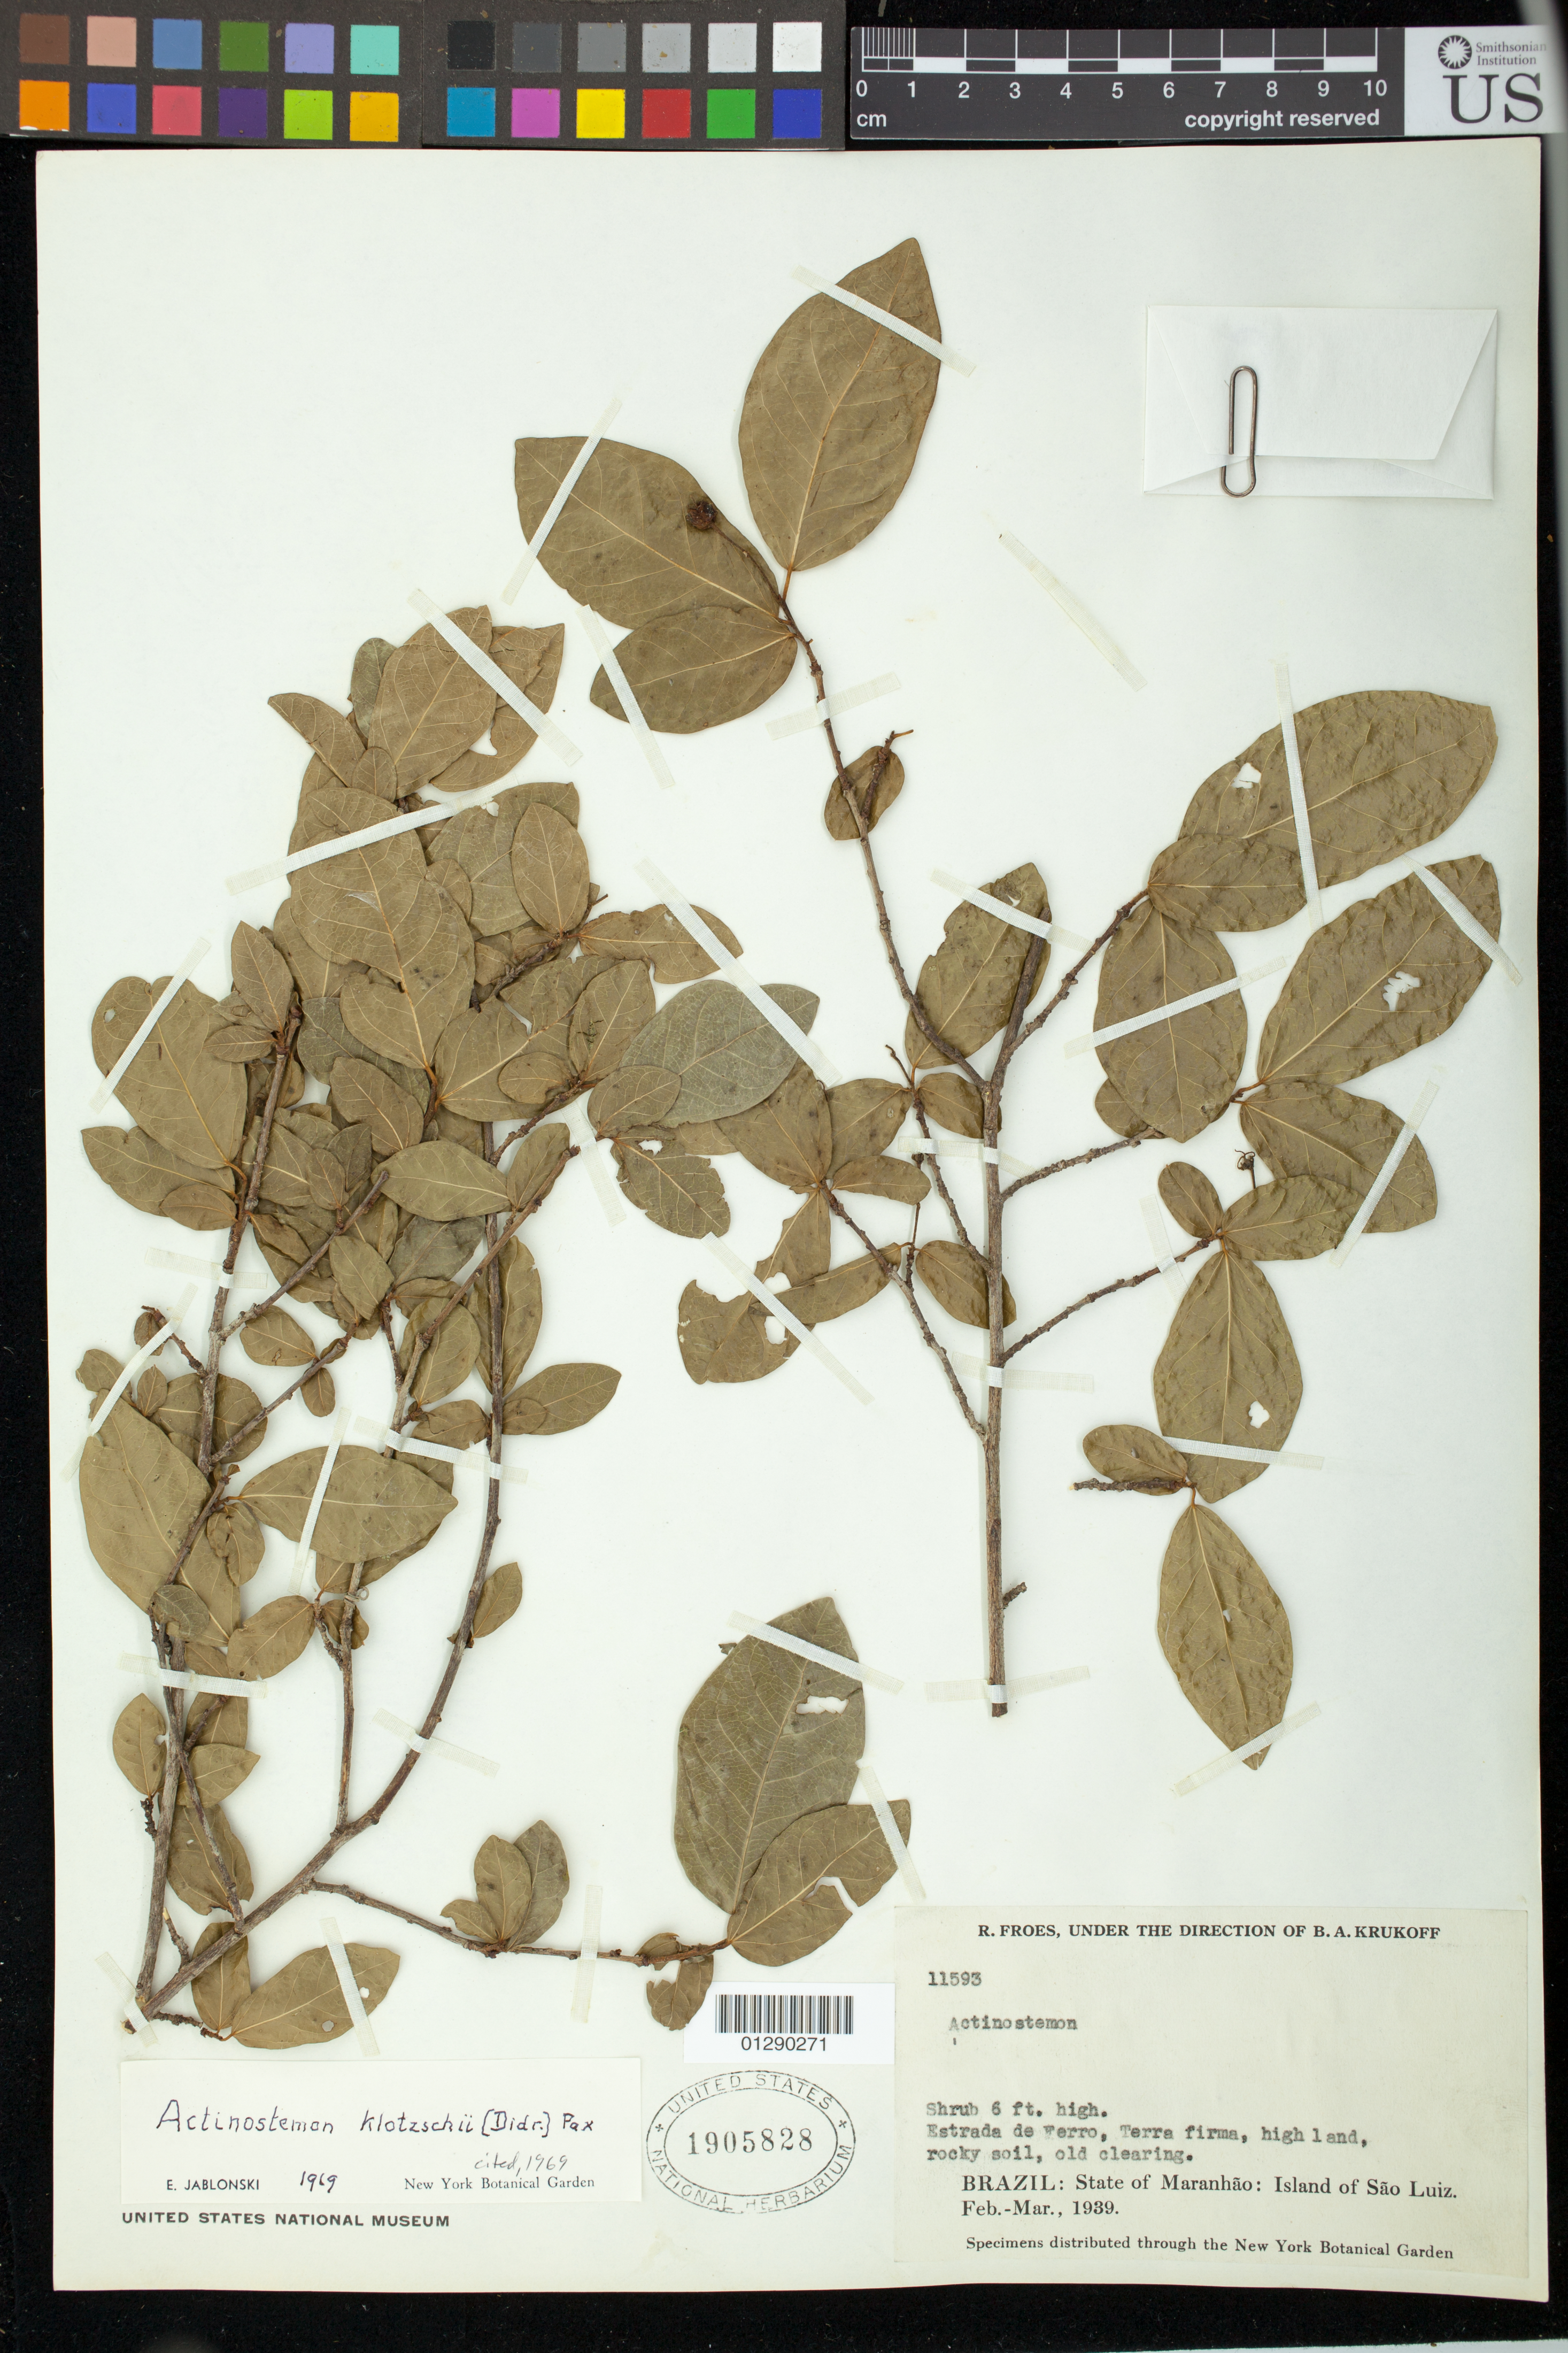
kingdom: Plantae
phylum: Tracheophyta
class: Magnoliopsida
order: Malpighiales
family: Euphorbiaceae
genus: Actinostemon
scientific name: Actinostemon klotzschii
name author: (Didr.) Pax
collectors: R. L. Fróes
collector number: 11593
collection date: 1939-02/1939-03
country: Brazil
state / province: Maranhao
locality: Estrada de Ferro, Island of Sao Luiz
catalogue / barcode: US 1905828